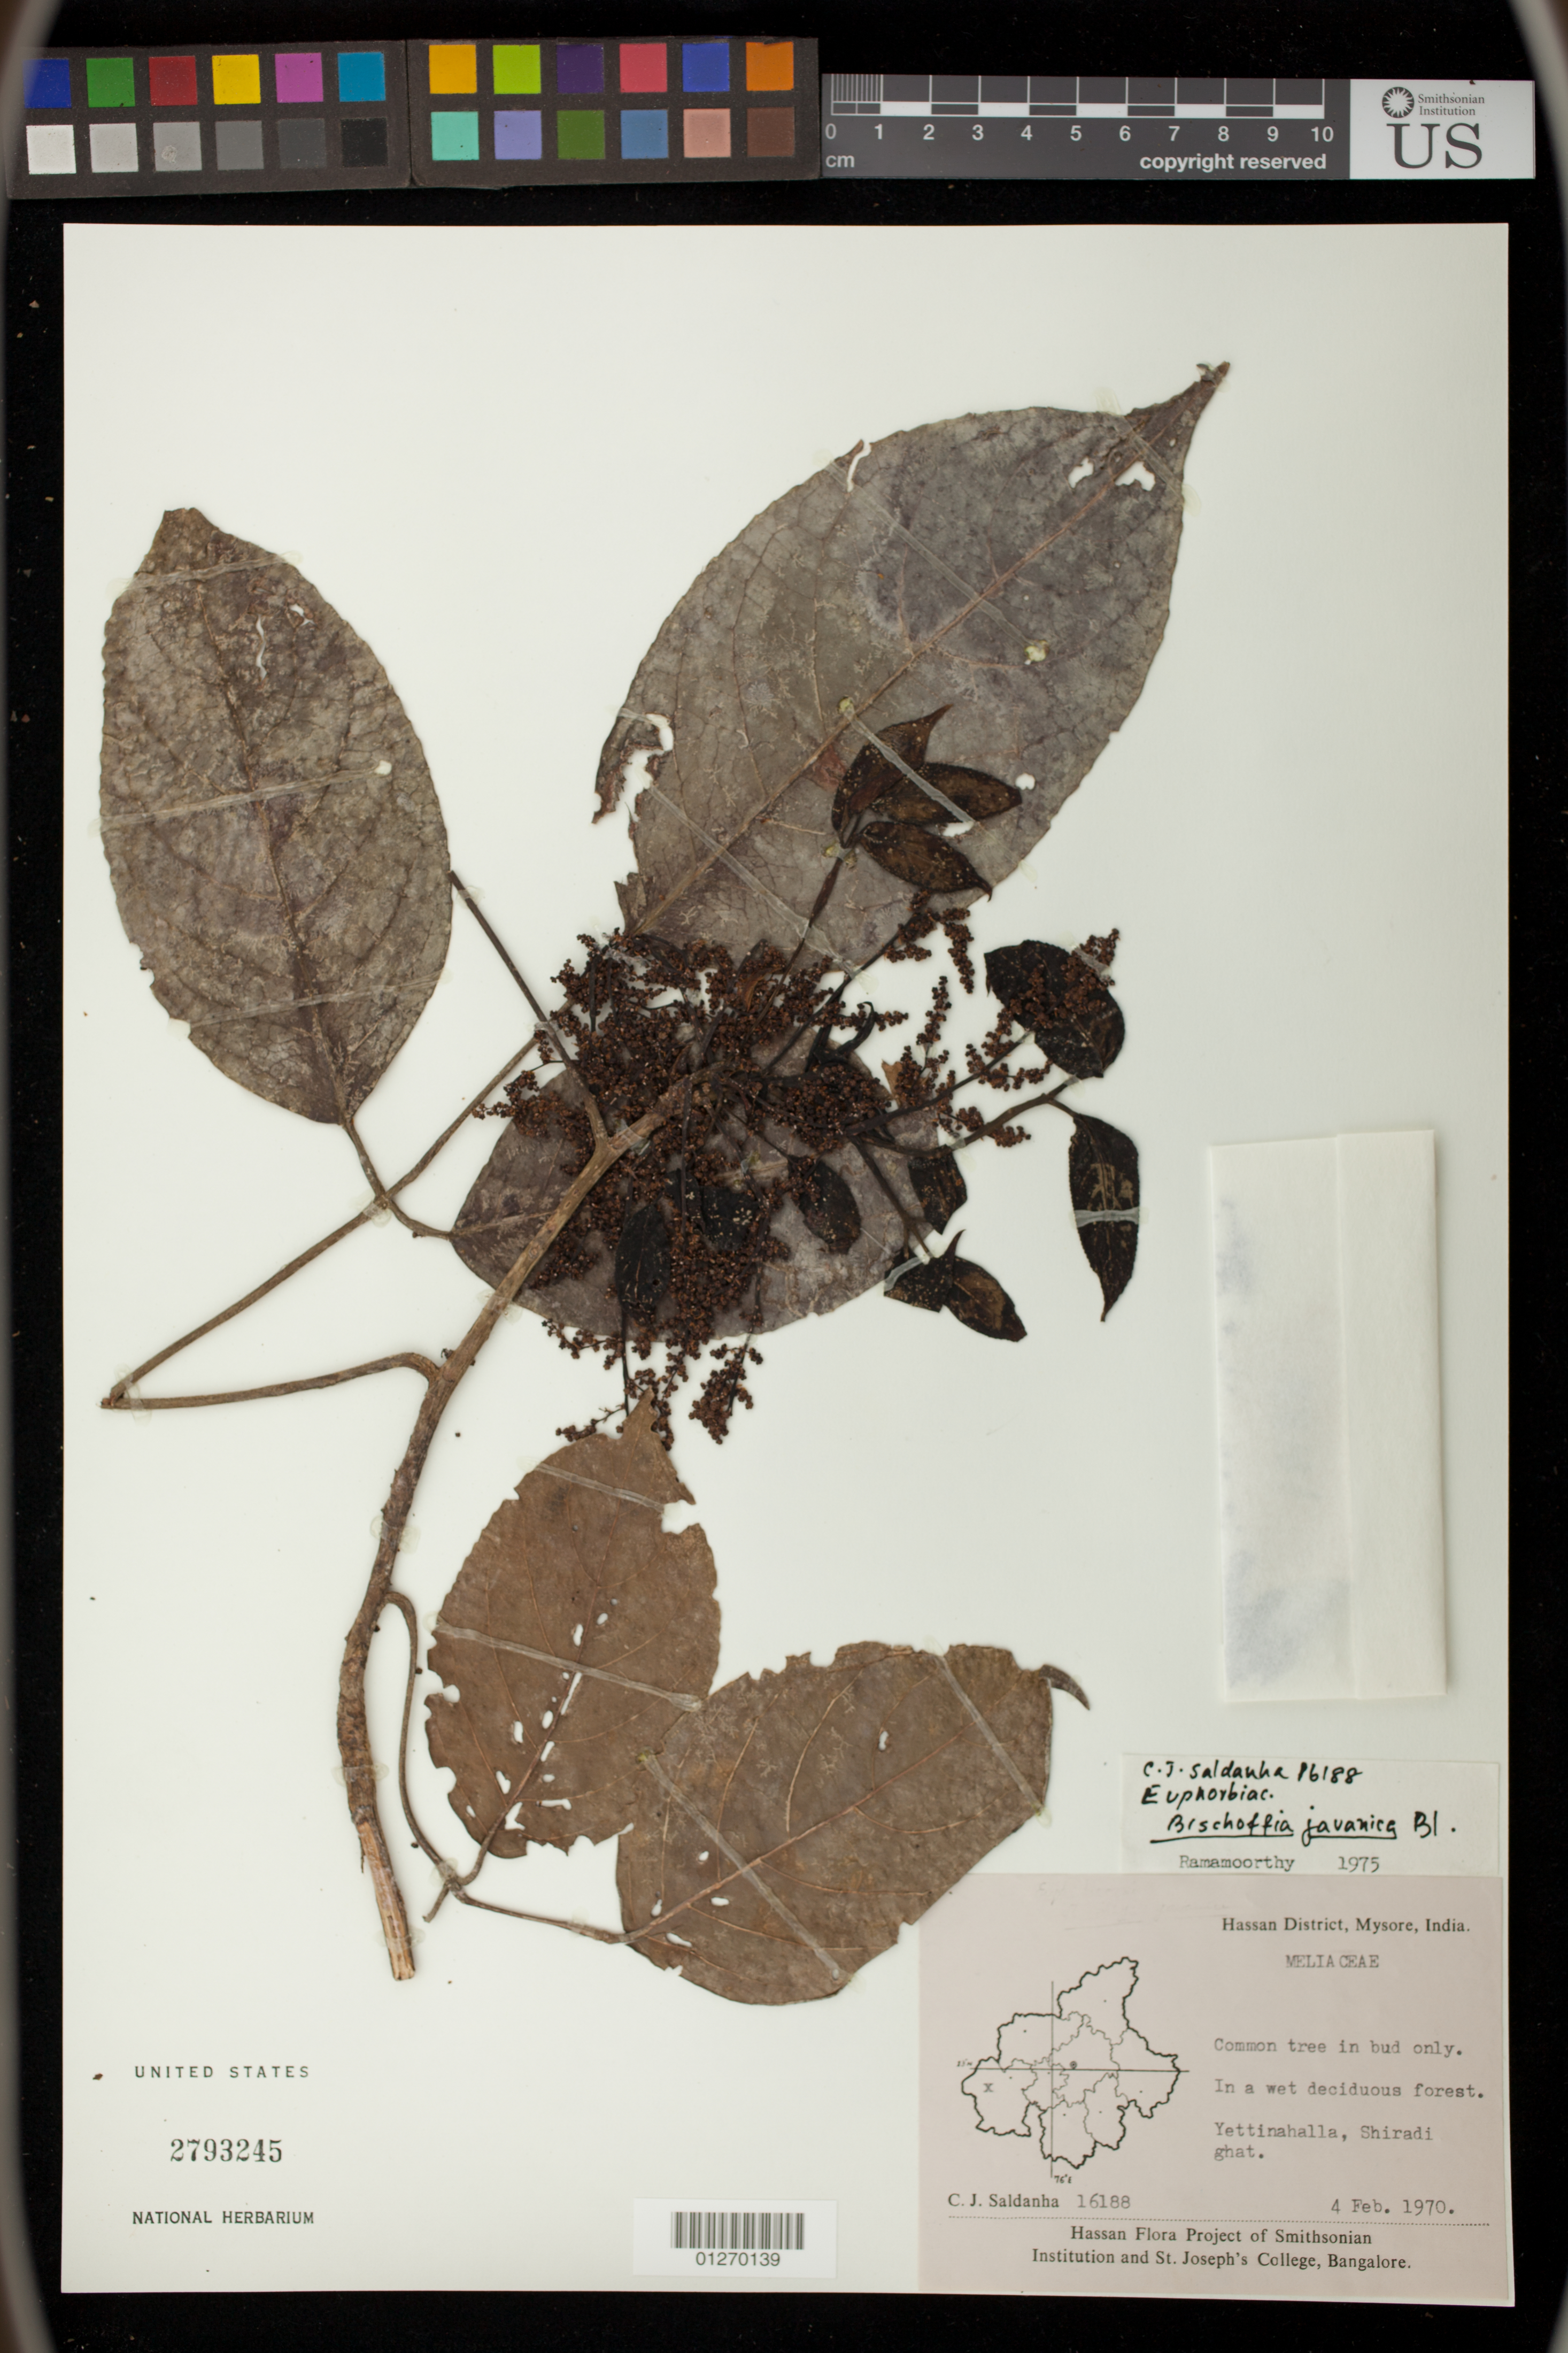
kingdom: Plantae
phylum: Tracheophyta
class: Magnoliopsida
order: Malpighiales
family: Phyllanthaceae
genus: Bischofia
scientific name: Bischofia javanica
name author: Blume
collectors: C. J. Saldanha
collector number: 16188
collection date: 1970-02-04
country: India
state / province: Karnataka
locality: Hassan District, Mysore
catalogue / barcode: US 2793245